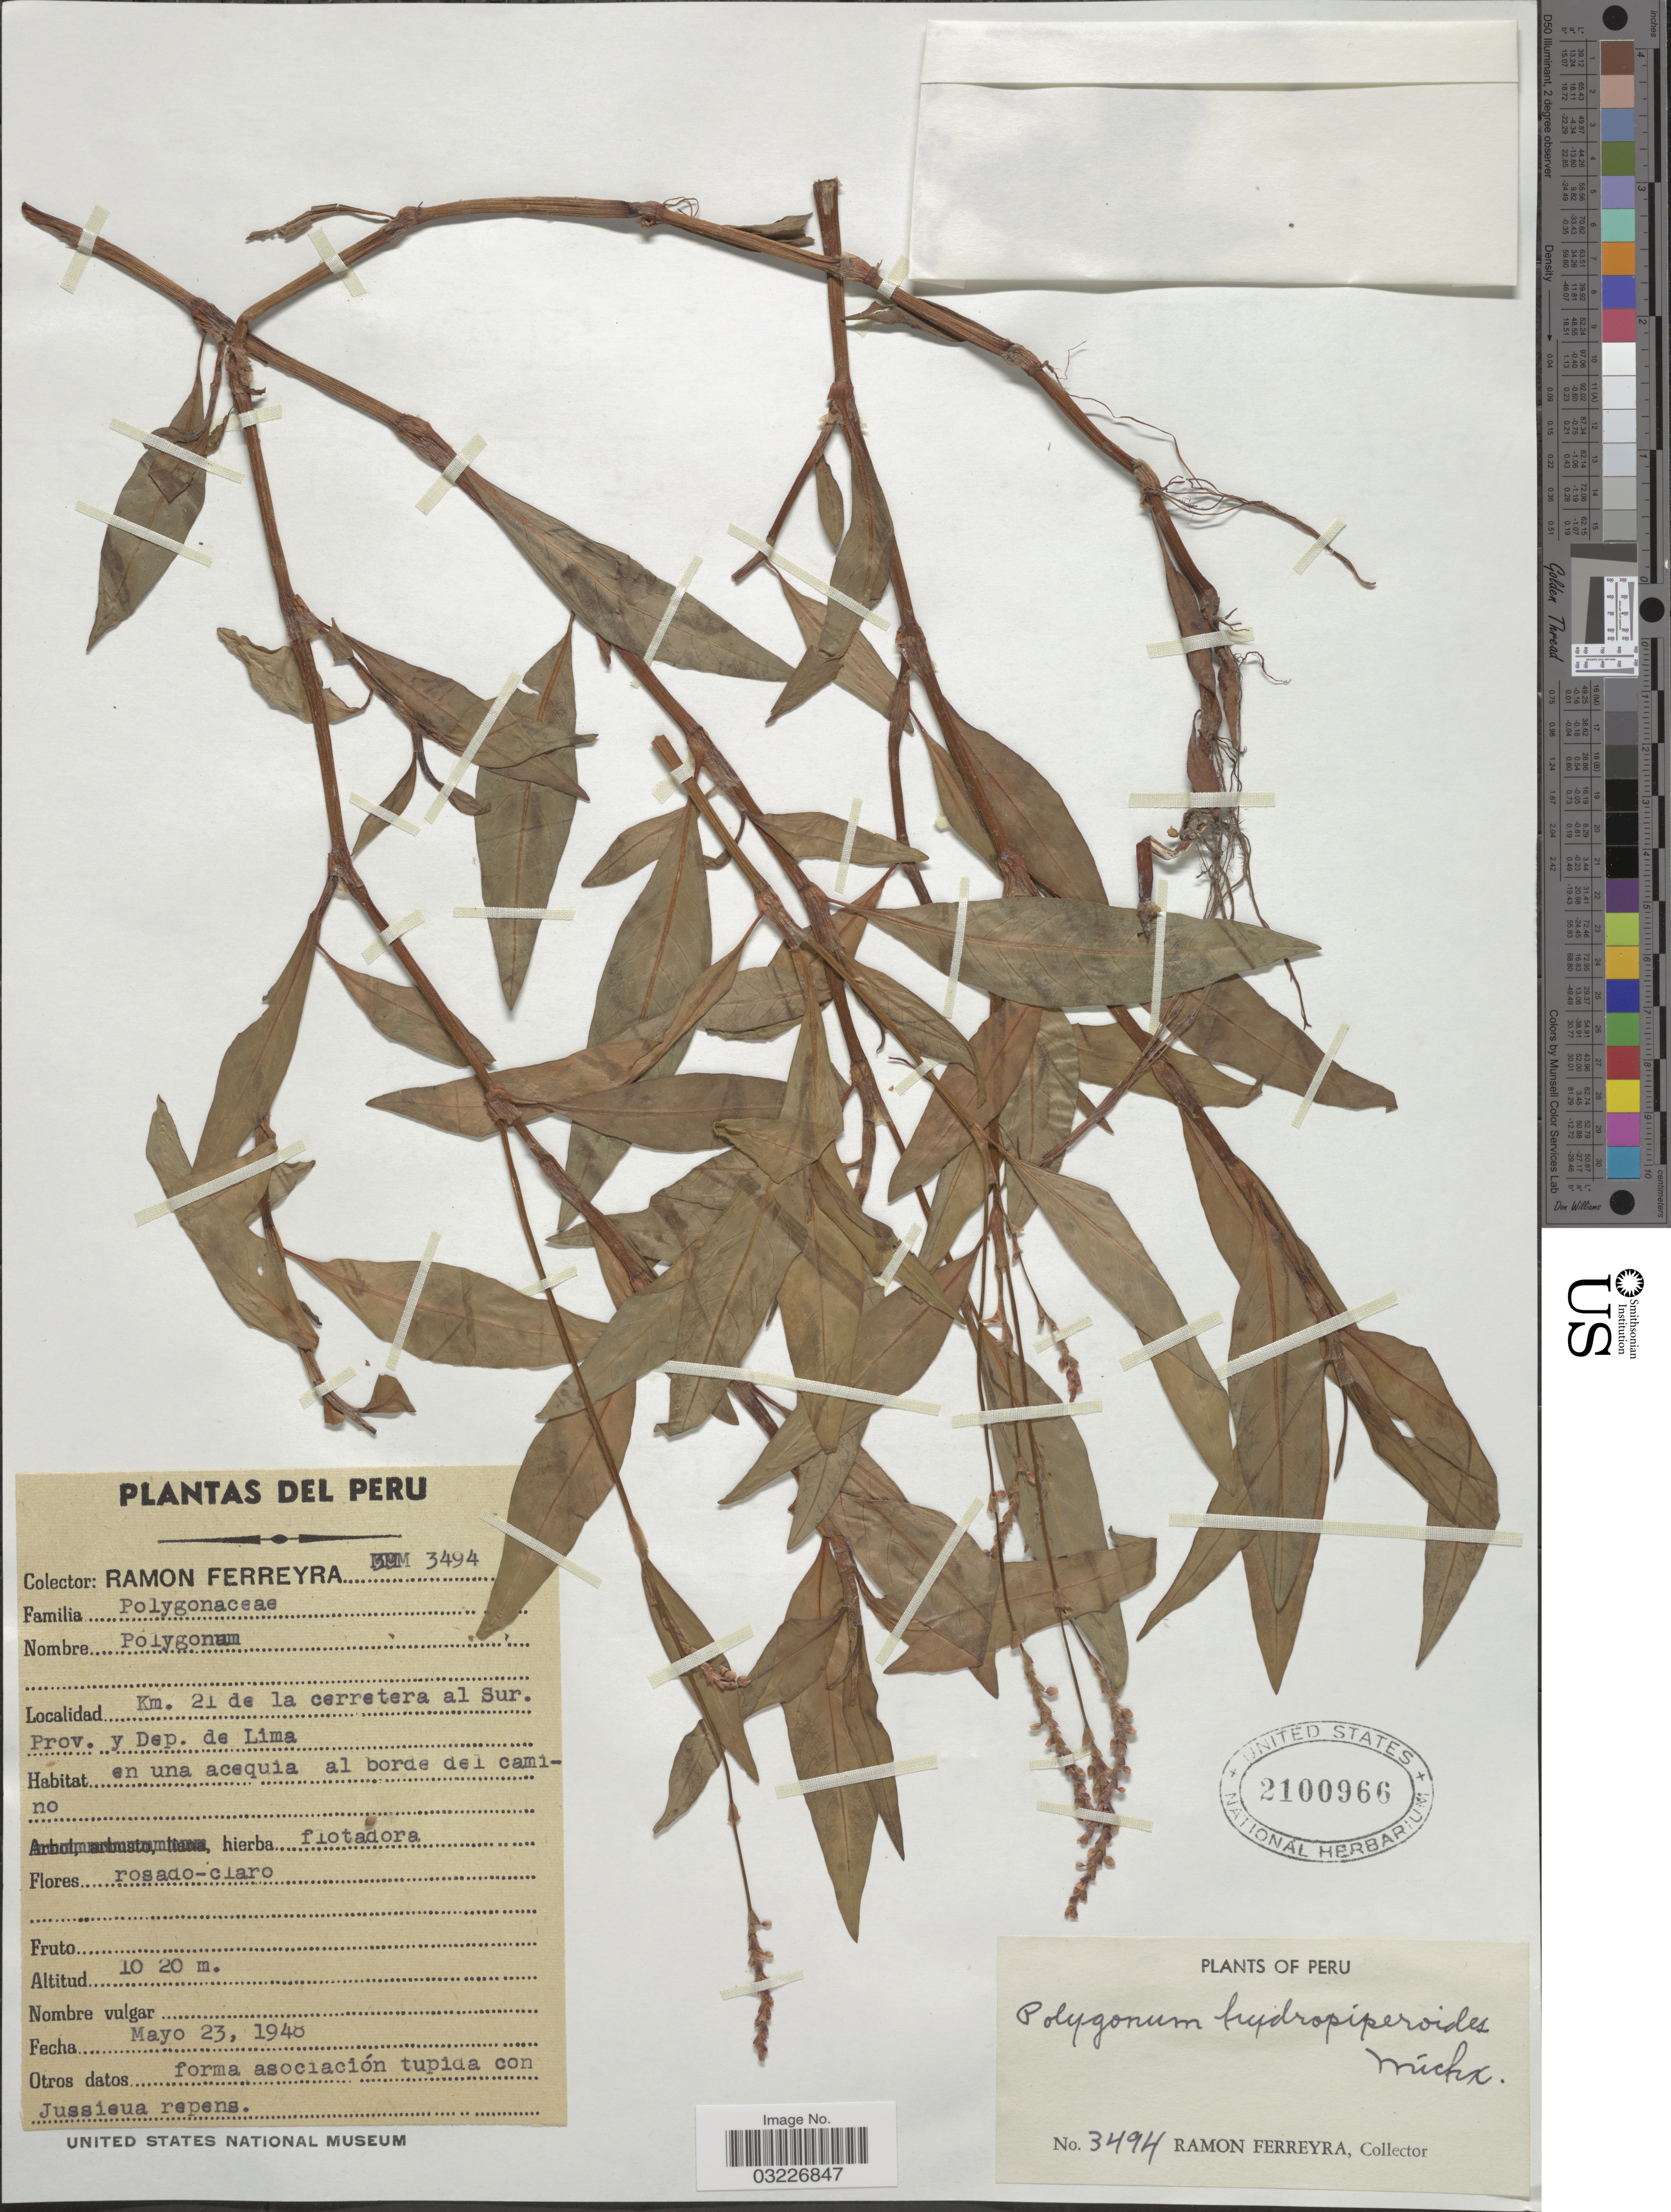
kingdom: Plantae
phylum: Tracheophyta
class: Magnoliopsida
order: Caryophyllales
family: Polygonaceae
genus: Polygonum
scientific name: Polygonum hydropiperoides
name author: Michx.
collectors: R. A. Ferreyra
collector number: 3494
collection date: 1948-05-23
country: Peru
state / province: Lima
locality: Km. 21 de la carretera al Sur. Prov. y Dep. de Lima.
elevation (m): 10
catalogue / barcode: US 2100966